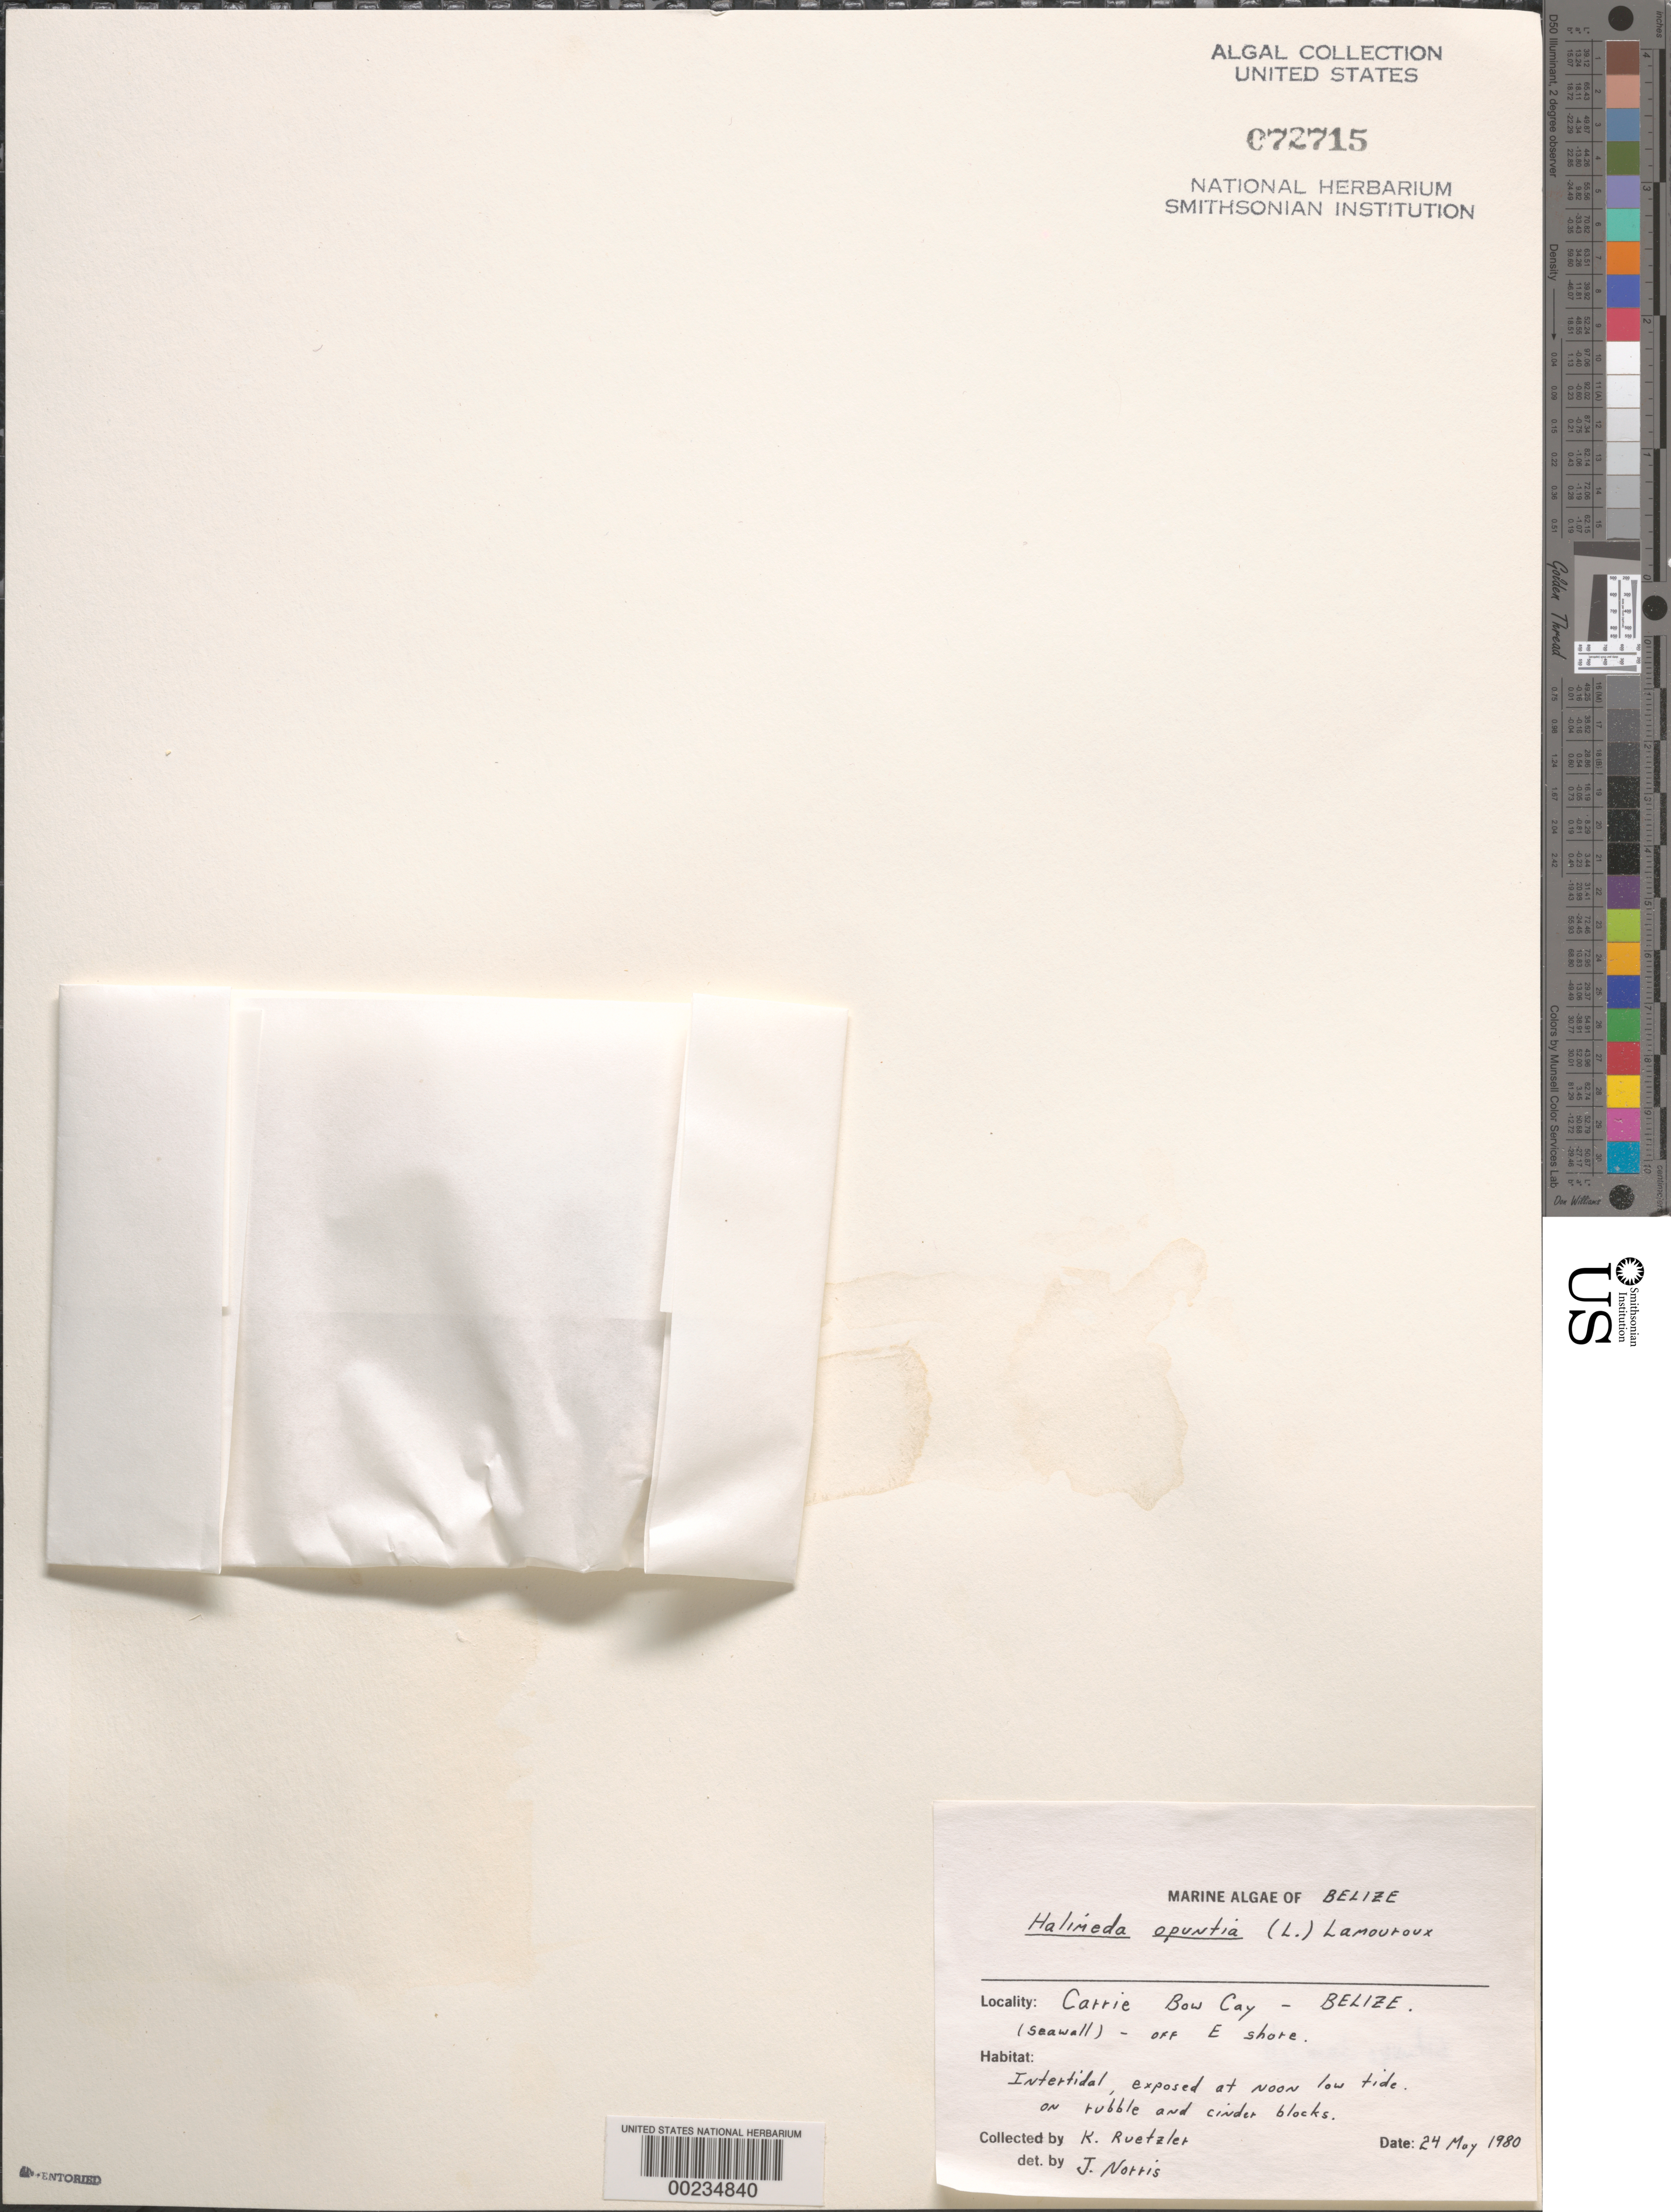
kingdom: Plantae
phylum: Chlorophyta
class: Ulvophyceae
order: Bryopsidales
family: Halimedaceae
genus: Halimeda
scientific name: Halimeda opuntia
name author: (L.) J.V.Lamouroux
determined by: Norris, James N.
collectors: K. Ruetzler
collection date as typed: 24 May 1973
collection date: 1973-05-24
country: Belize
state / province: Stann Creek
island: Carrie Bow Cay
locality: Off eastern shore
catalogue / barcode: US 72715